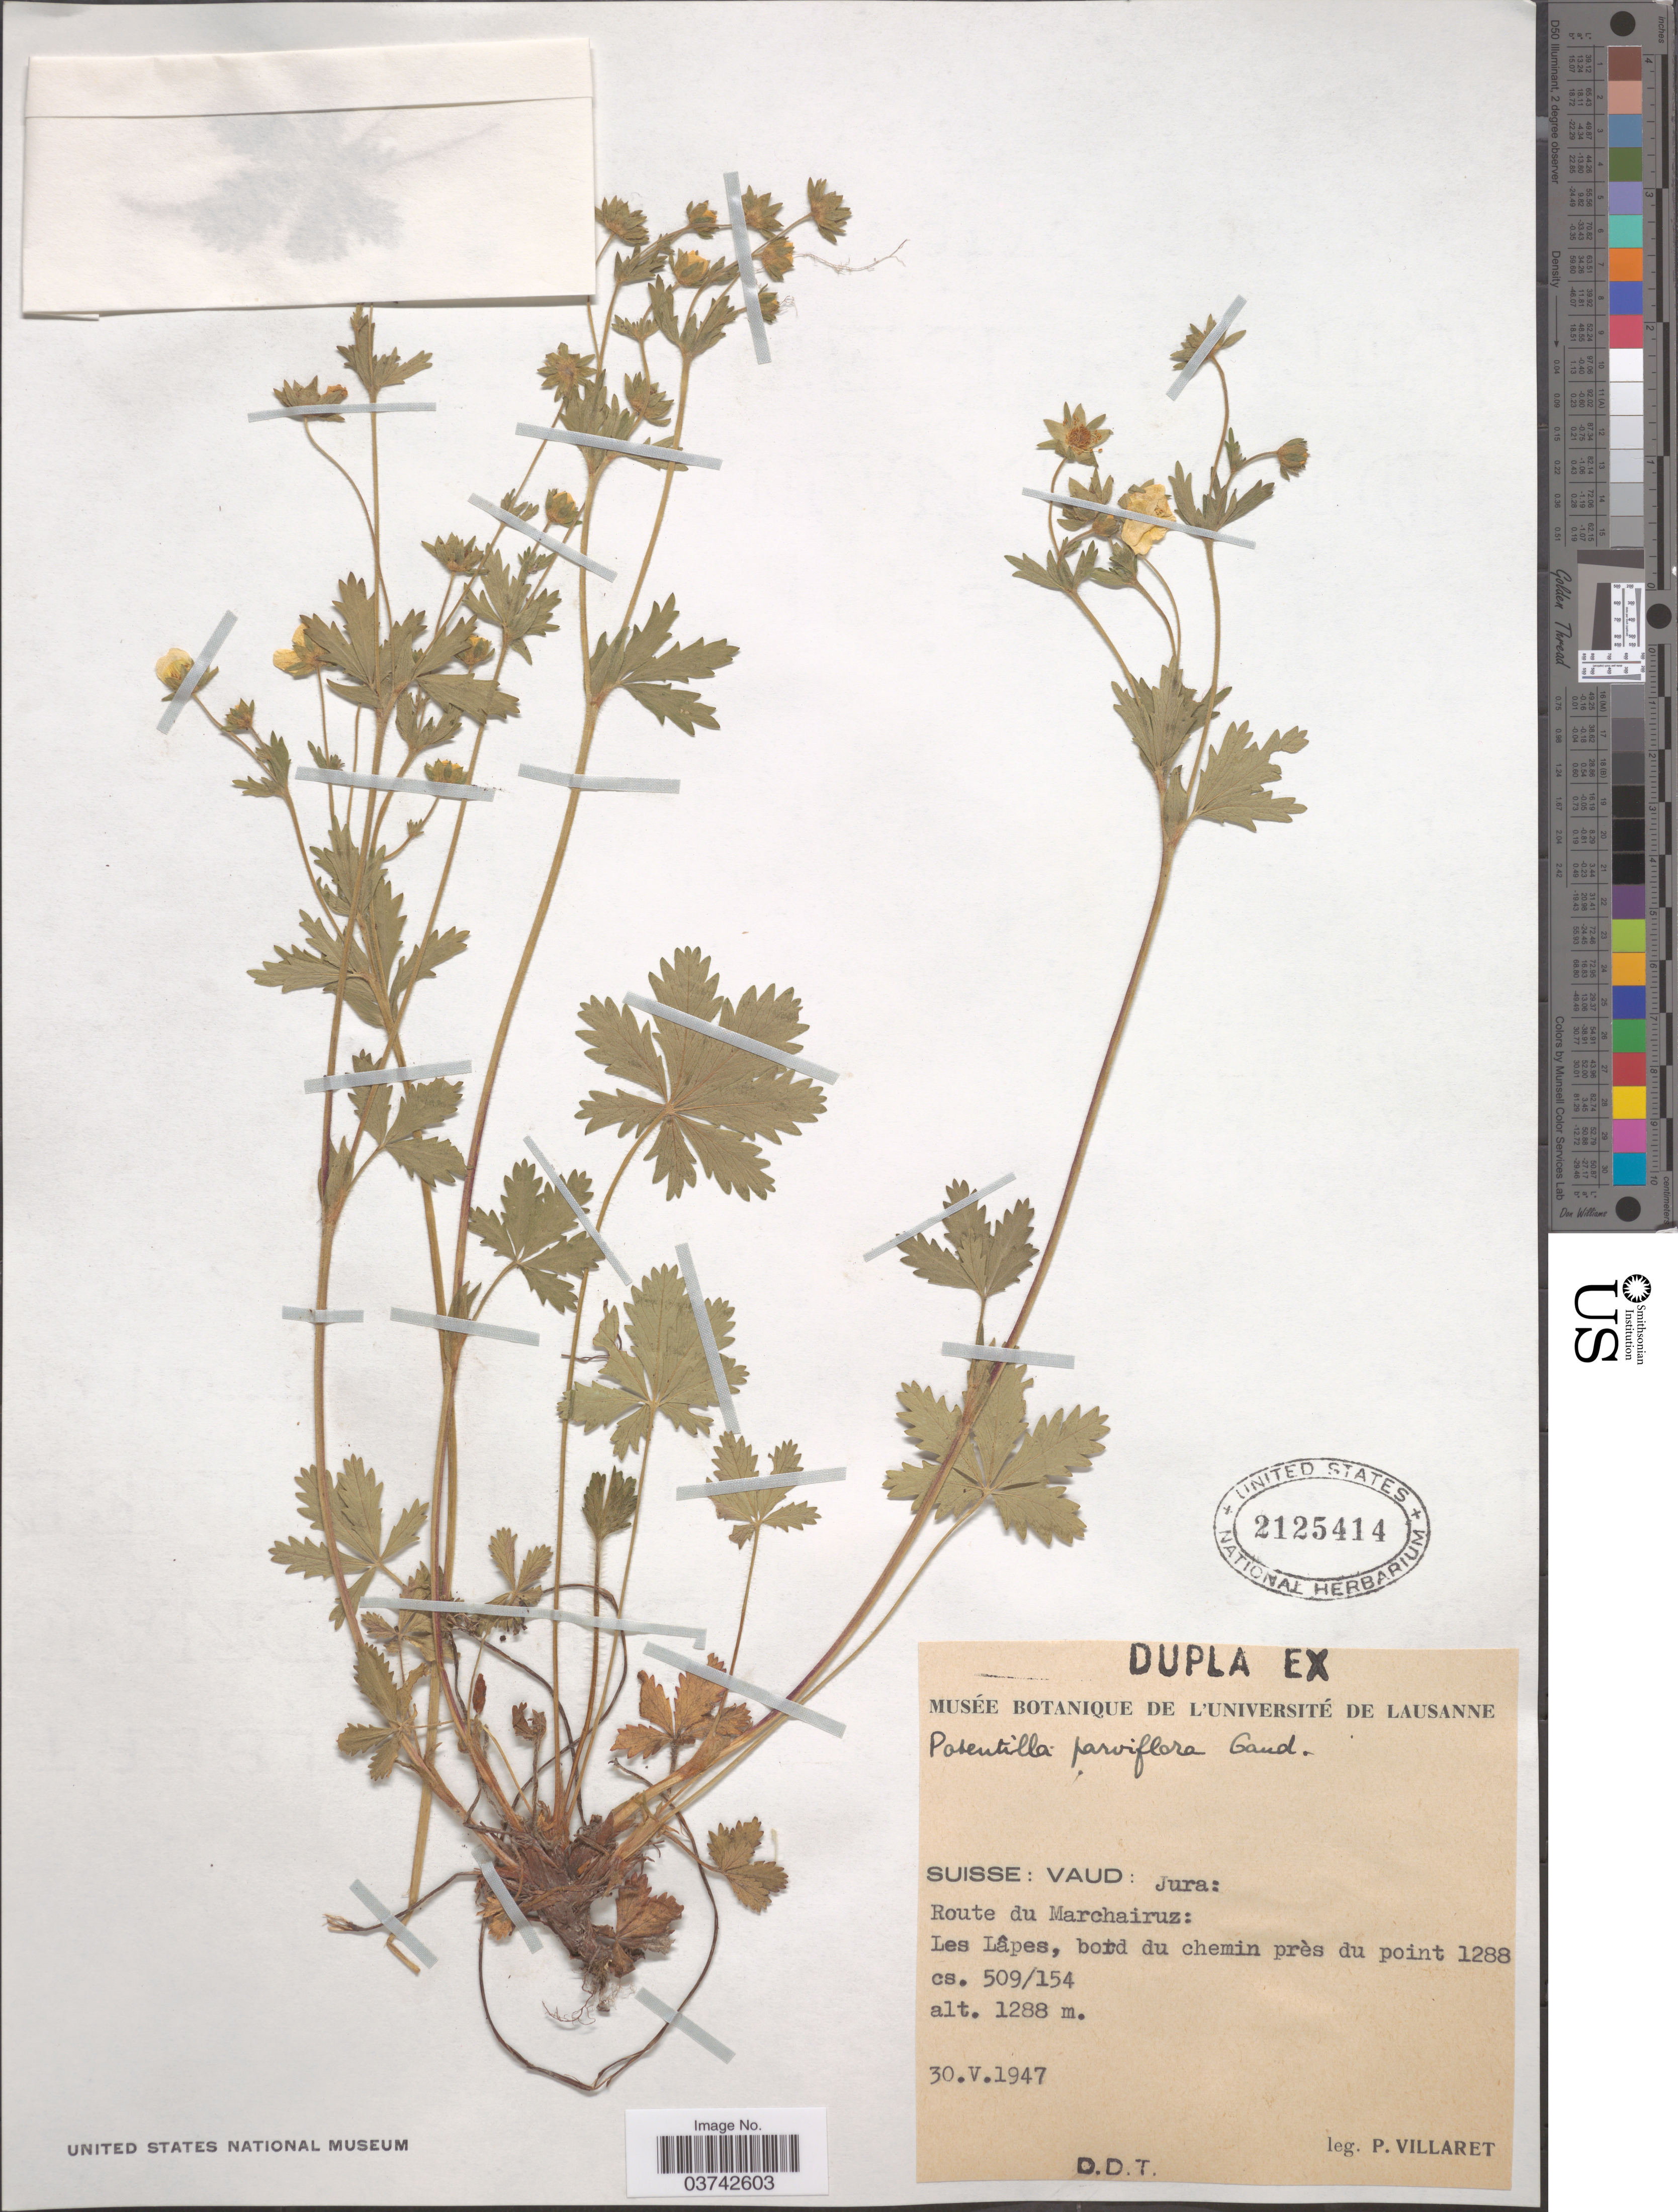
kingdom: Plantae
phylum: Tracheophyta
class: Magnoliopsida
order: Rosales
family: Rosaceae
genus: Potentilla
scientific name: Potentilla parviflora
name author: Desf.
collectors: P. Villaret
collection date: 1947-05-30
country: Switzerland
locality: Suisse: Vaud: Jura. Route du Marchairuz: Les Lâpes, bord du chemin près du point 1288 cs. 509/154.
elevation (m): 1288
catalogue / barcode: US 2125414